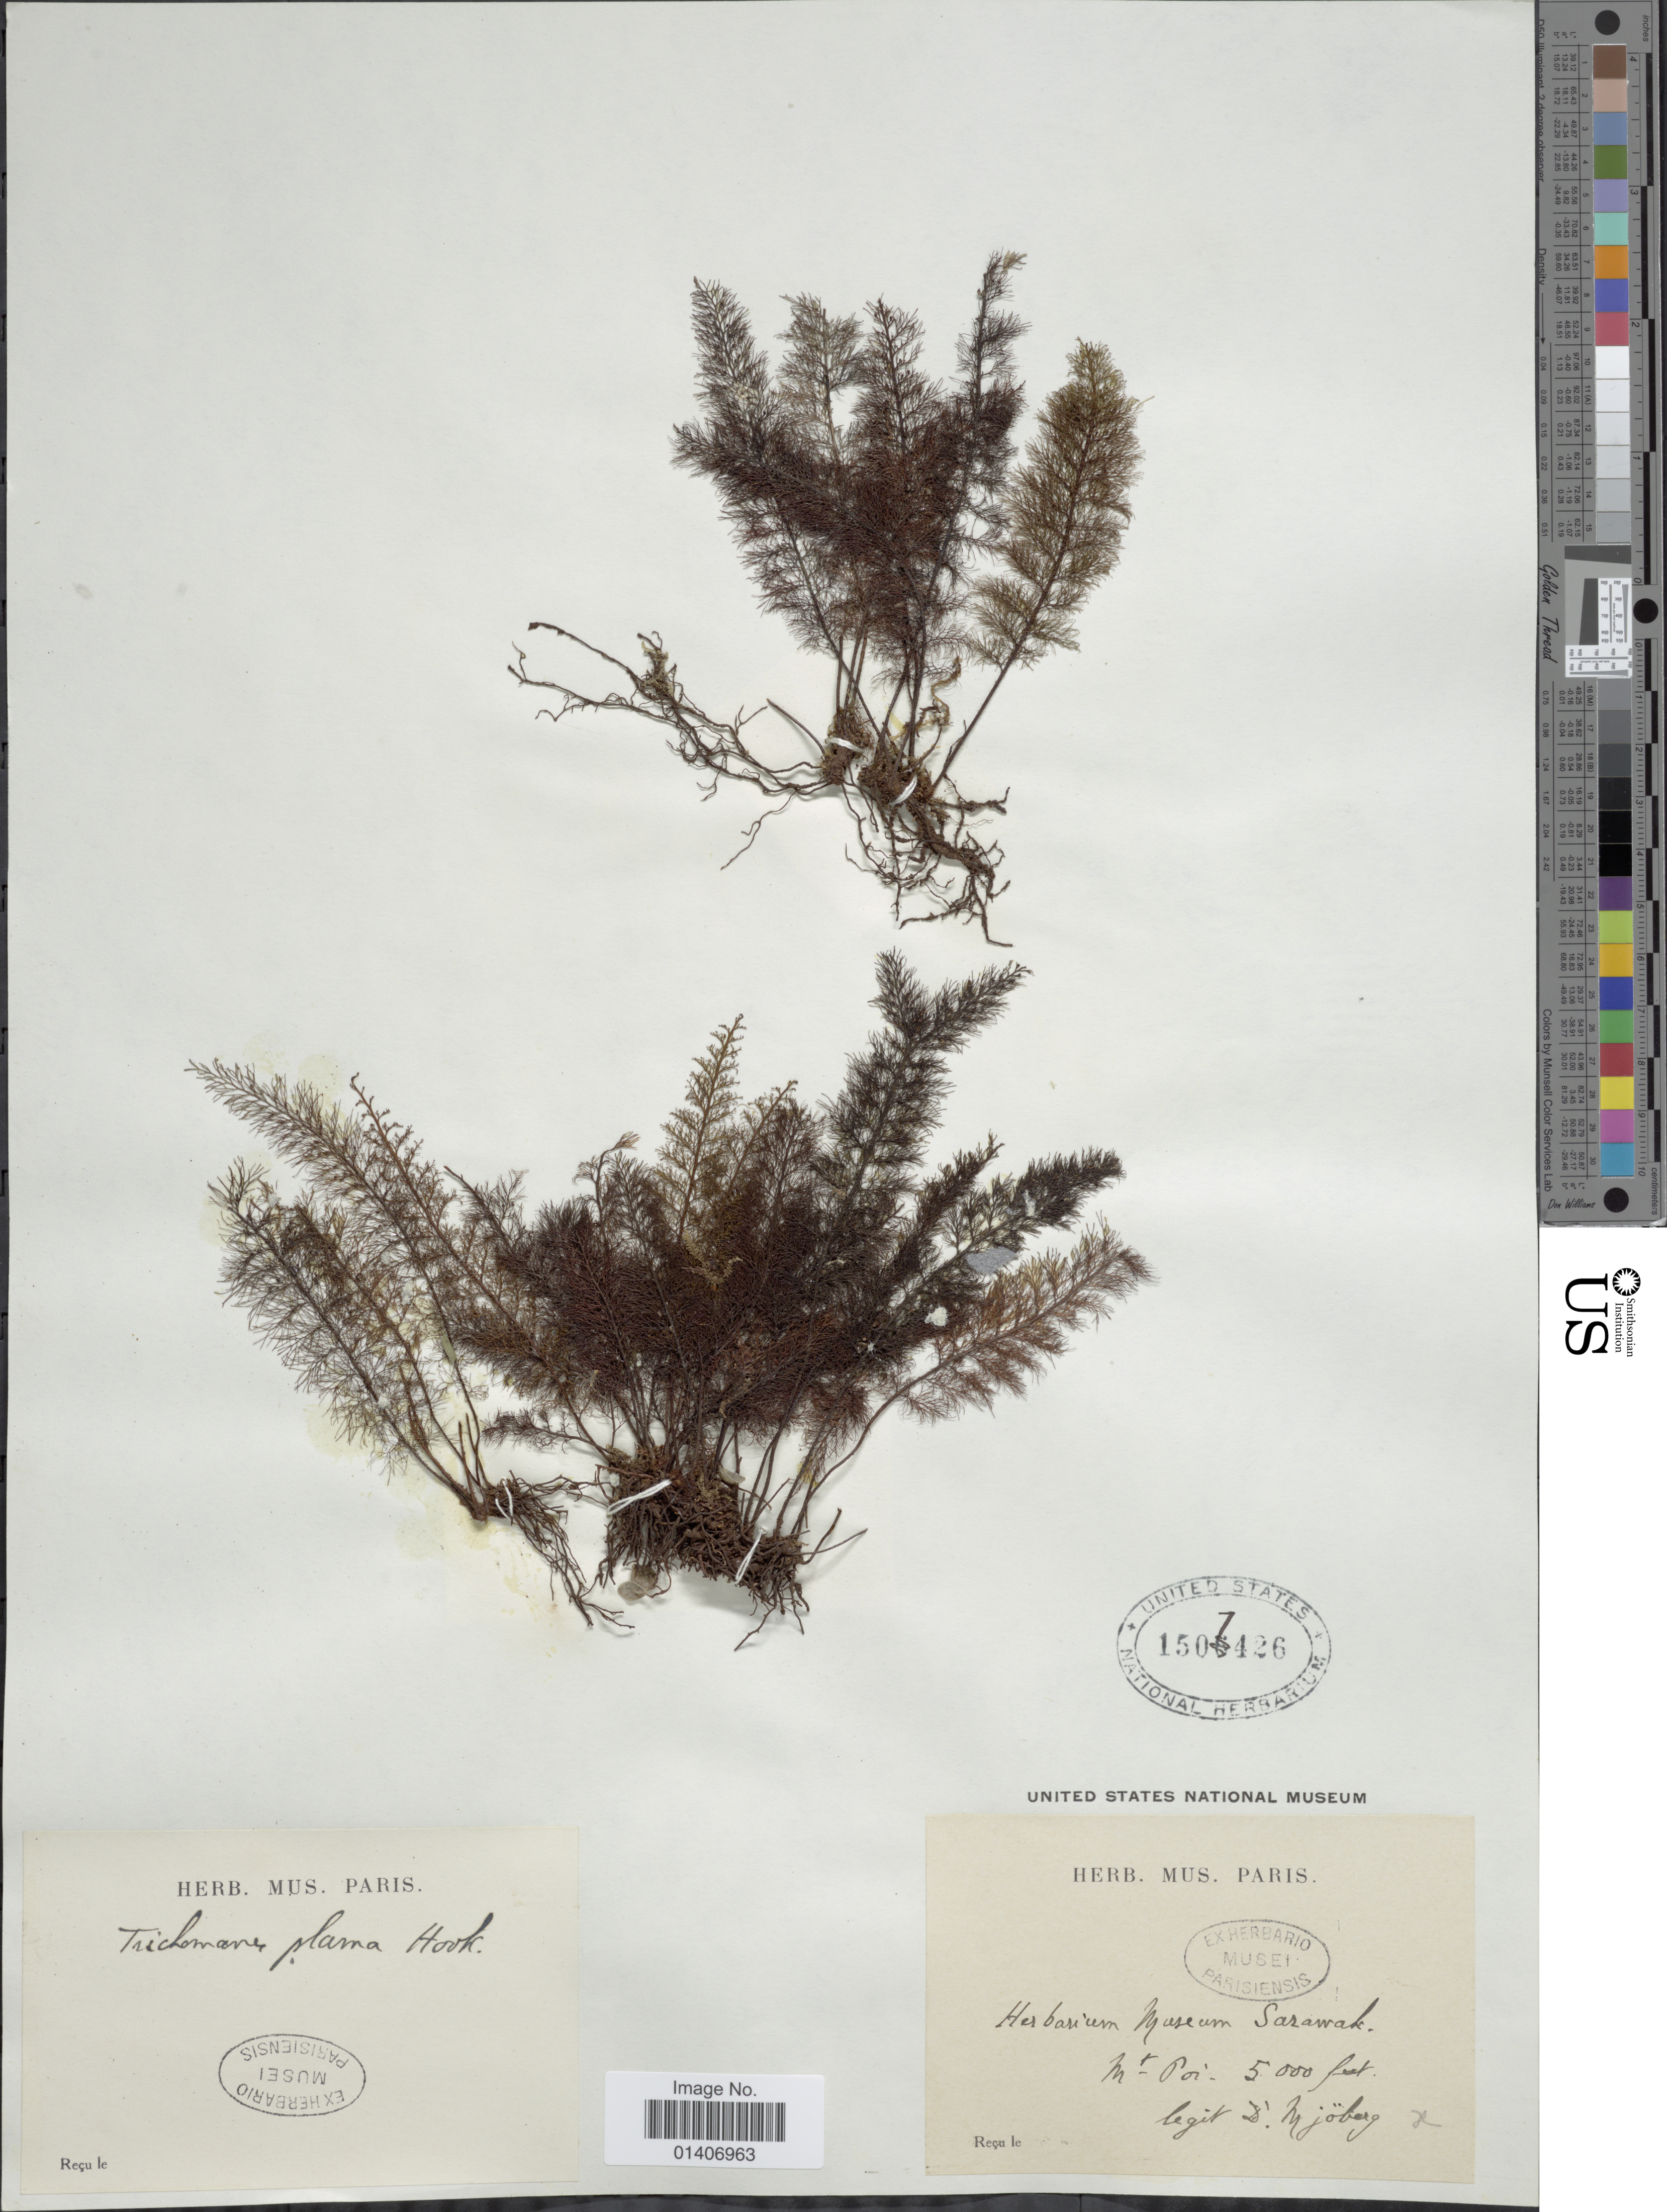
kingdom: Plantae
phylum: Tracheophyta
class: Polypodiopsida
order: Hymenophyllales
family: Hymenophyllaceae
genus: Abrodictyum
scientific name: Abrodictyum meifolium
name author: (Bory) Ebihara & K. Iwats.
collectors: D. Jöberg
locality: Mt. Poi [interpreted]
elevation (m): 1524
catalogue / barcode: US 1507426